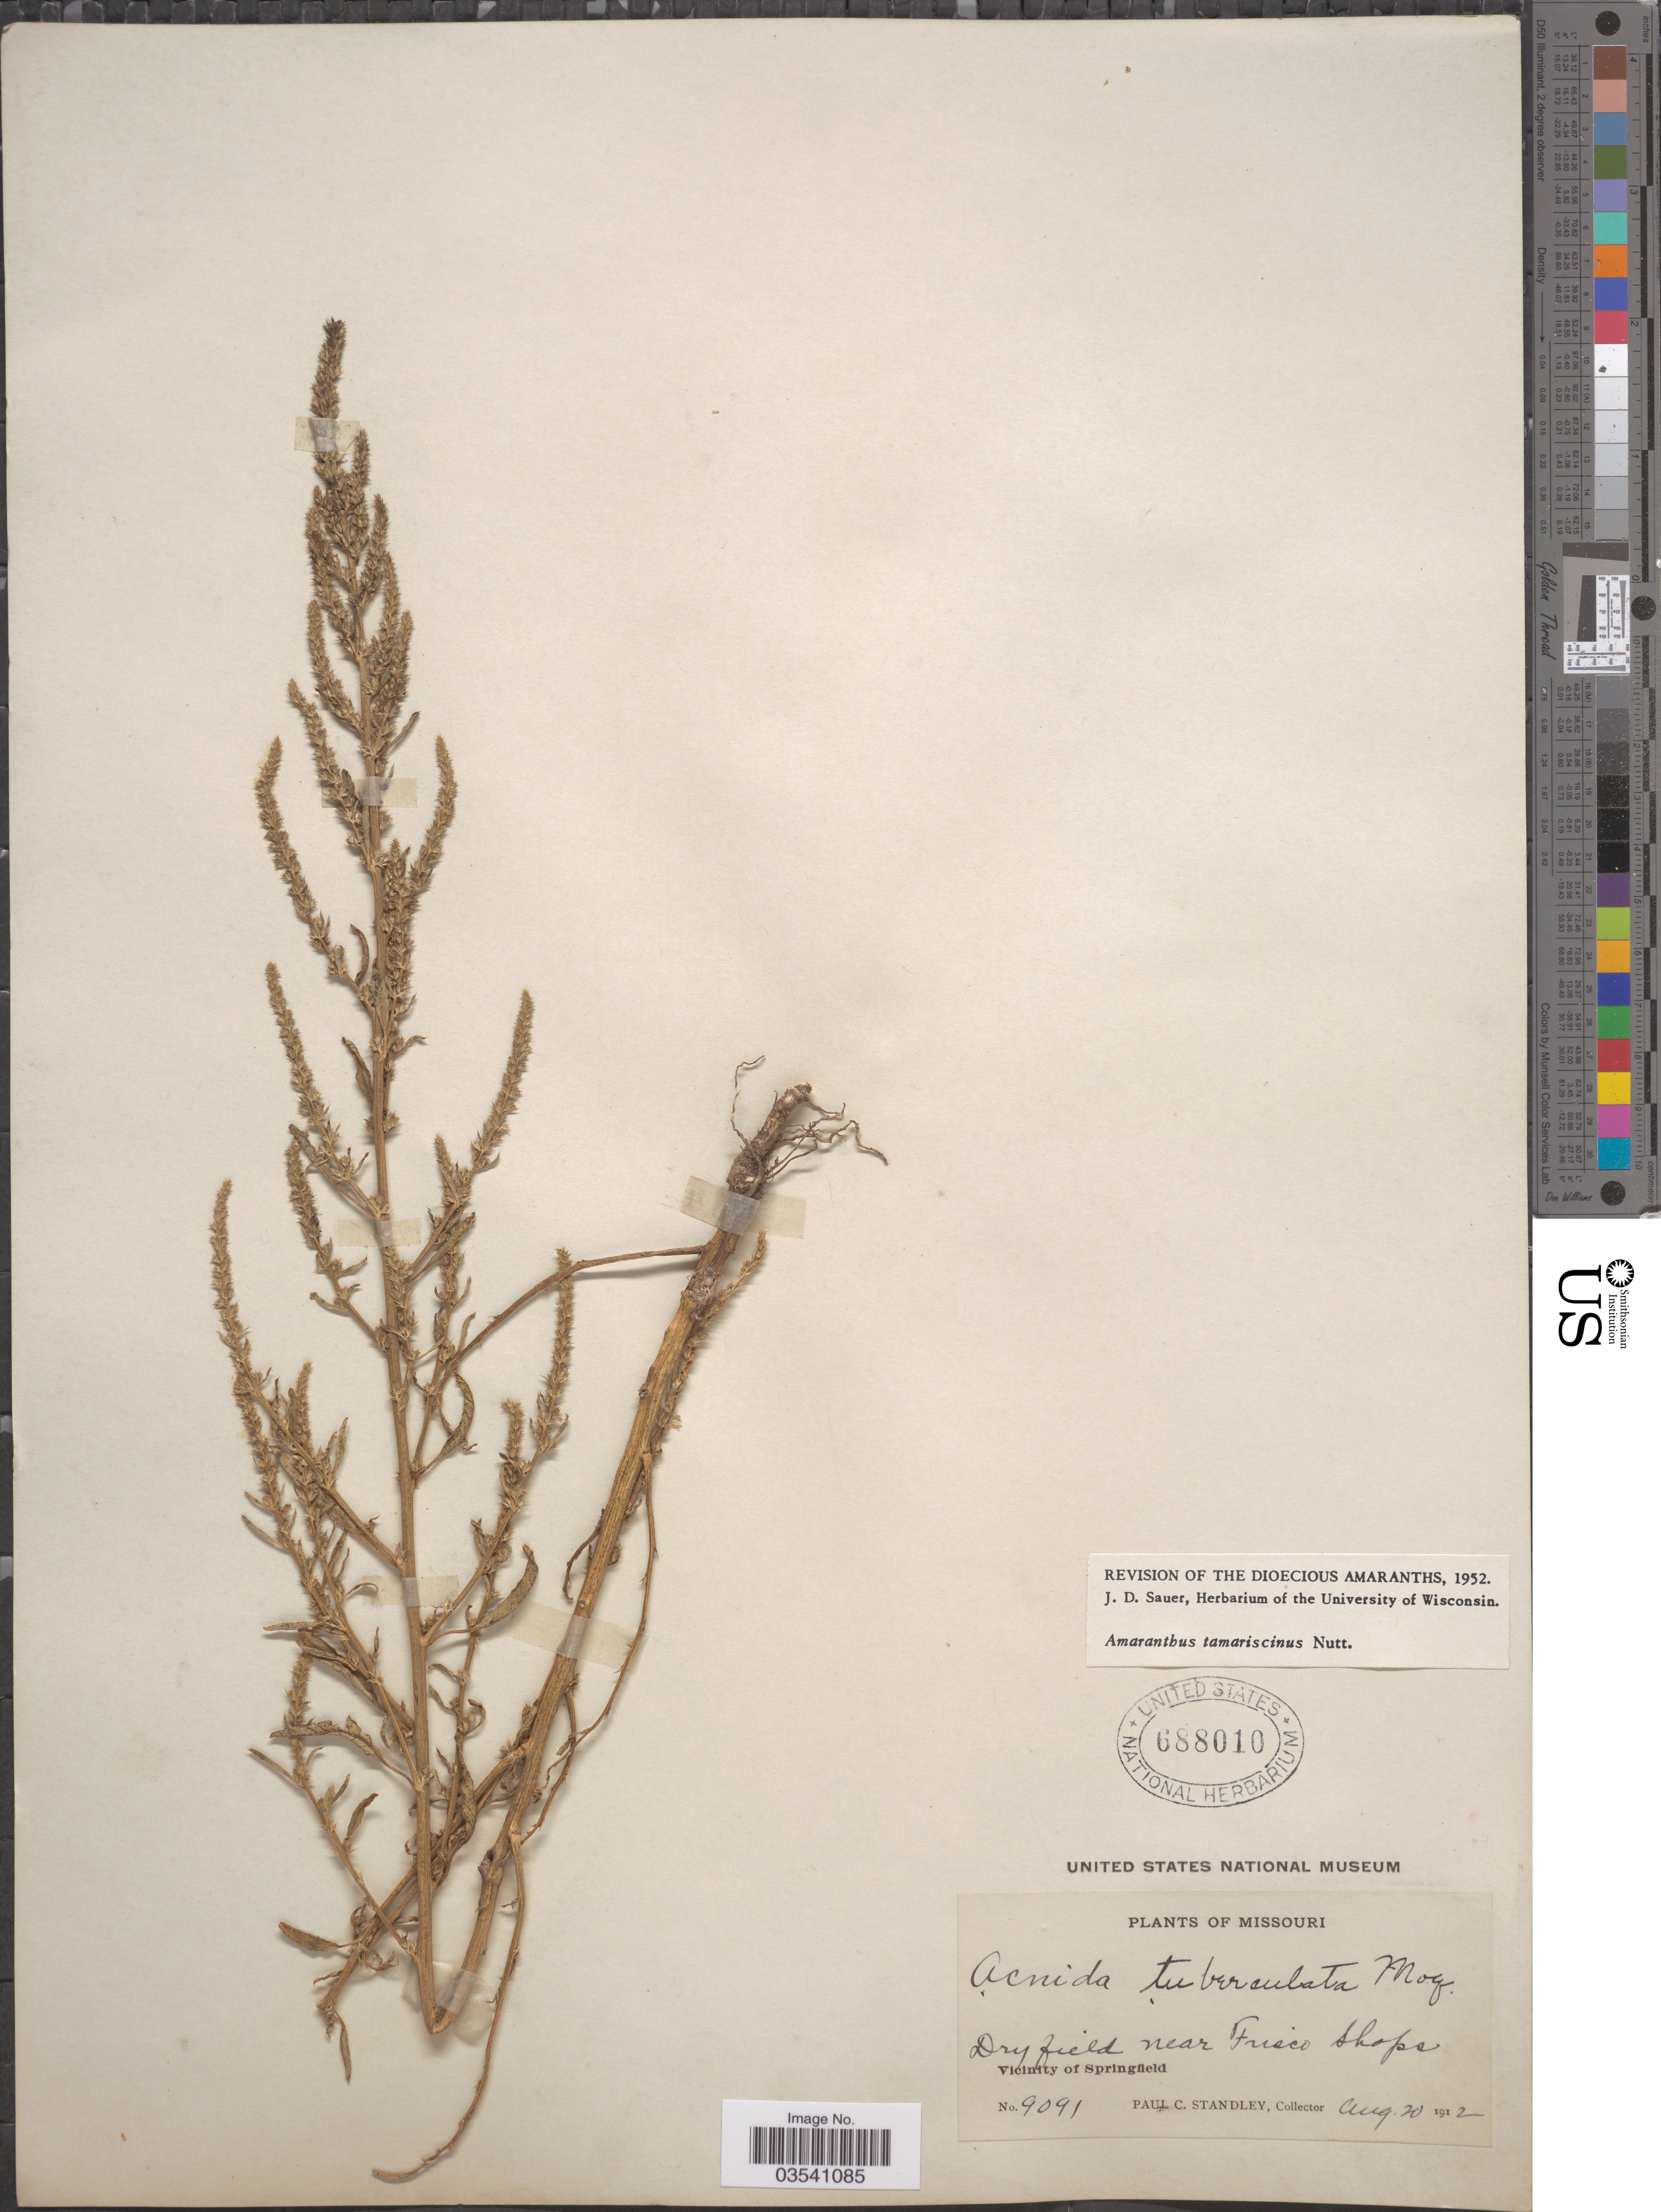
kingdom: Plantae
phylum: Tracheophyta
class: Magnoliopsida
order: Caryophyllales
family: Amaranthaceae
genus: Amaranthus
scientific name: Amaranthus tamariscinus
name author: Nutt.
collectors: P. C. Standley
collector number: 9091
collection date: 1912-08-20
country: United States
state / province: Missouri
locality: Dry field near Frisco Shops. Vicinity of Springfield.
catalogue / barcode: US 688010